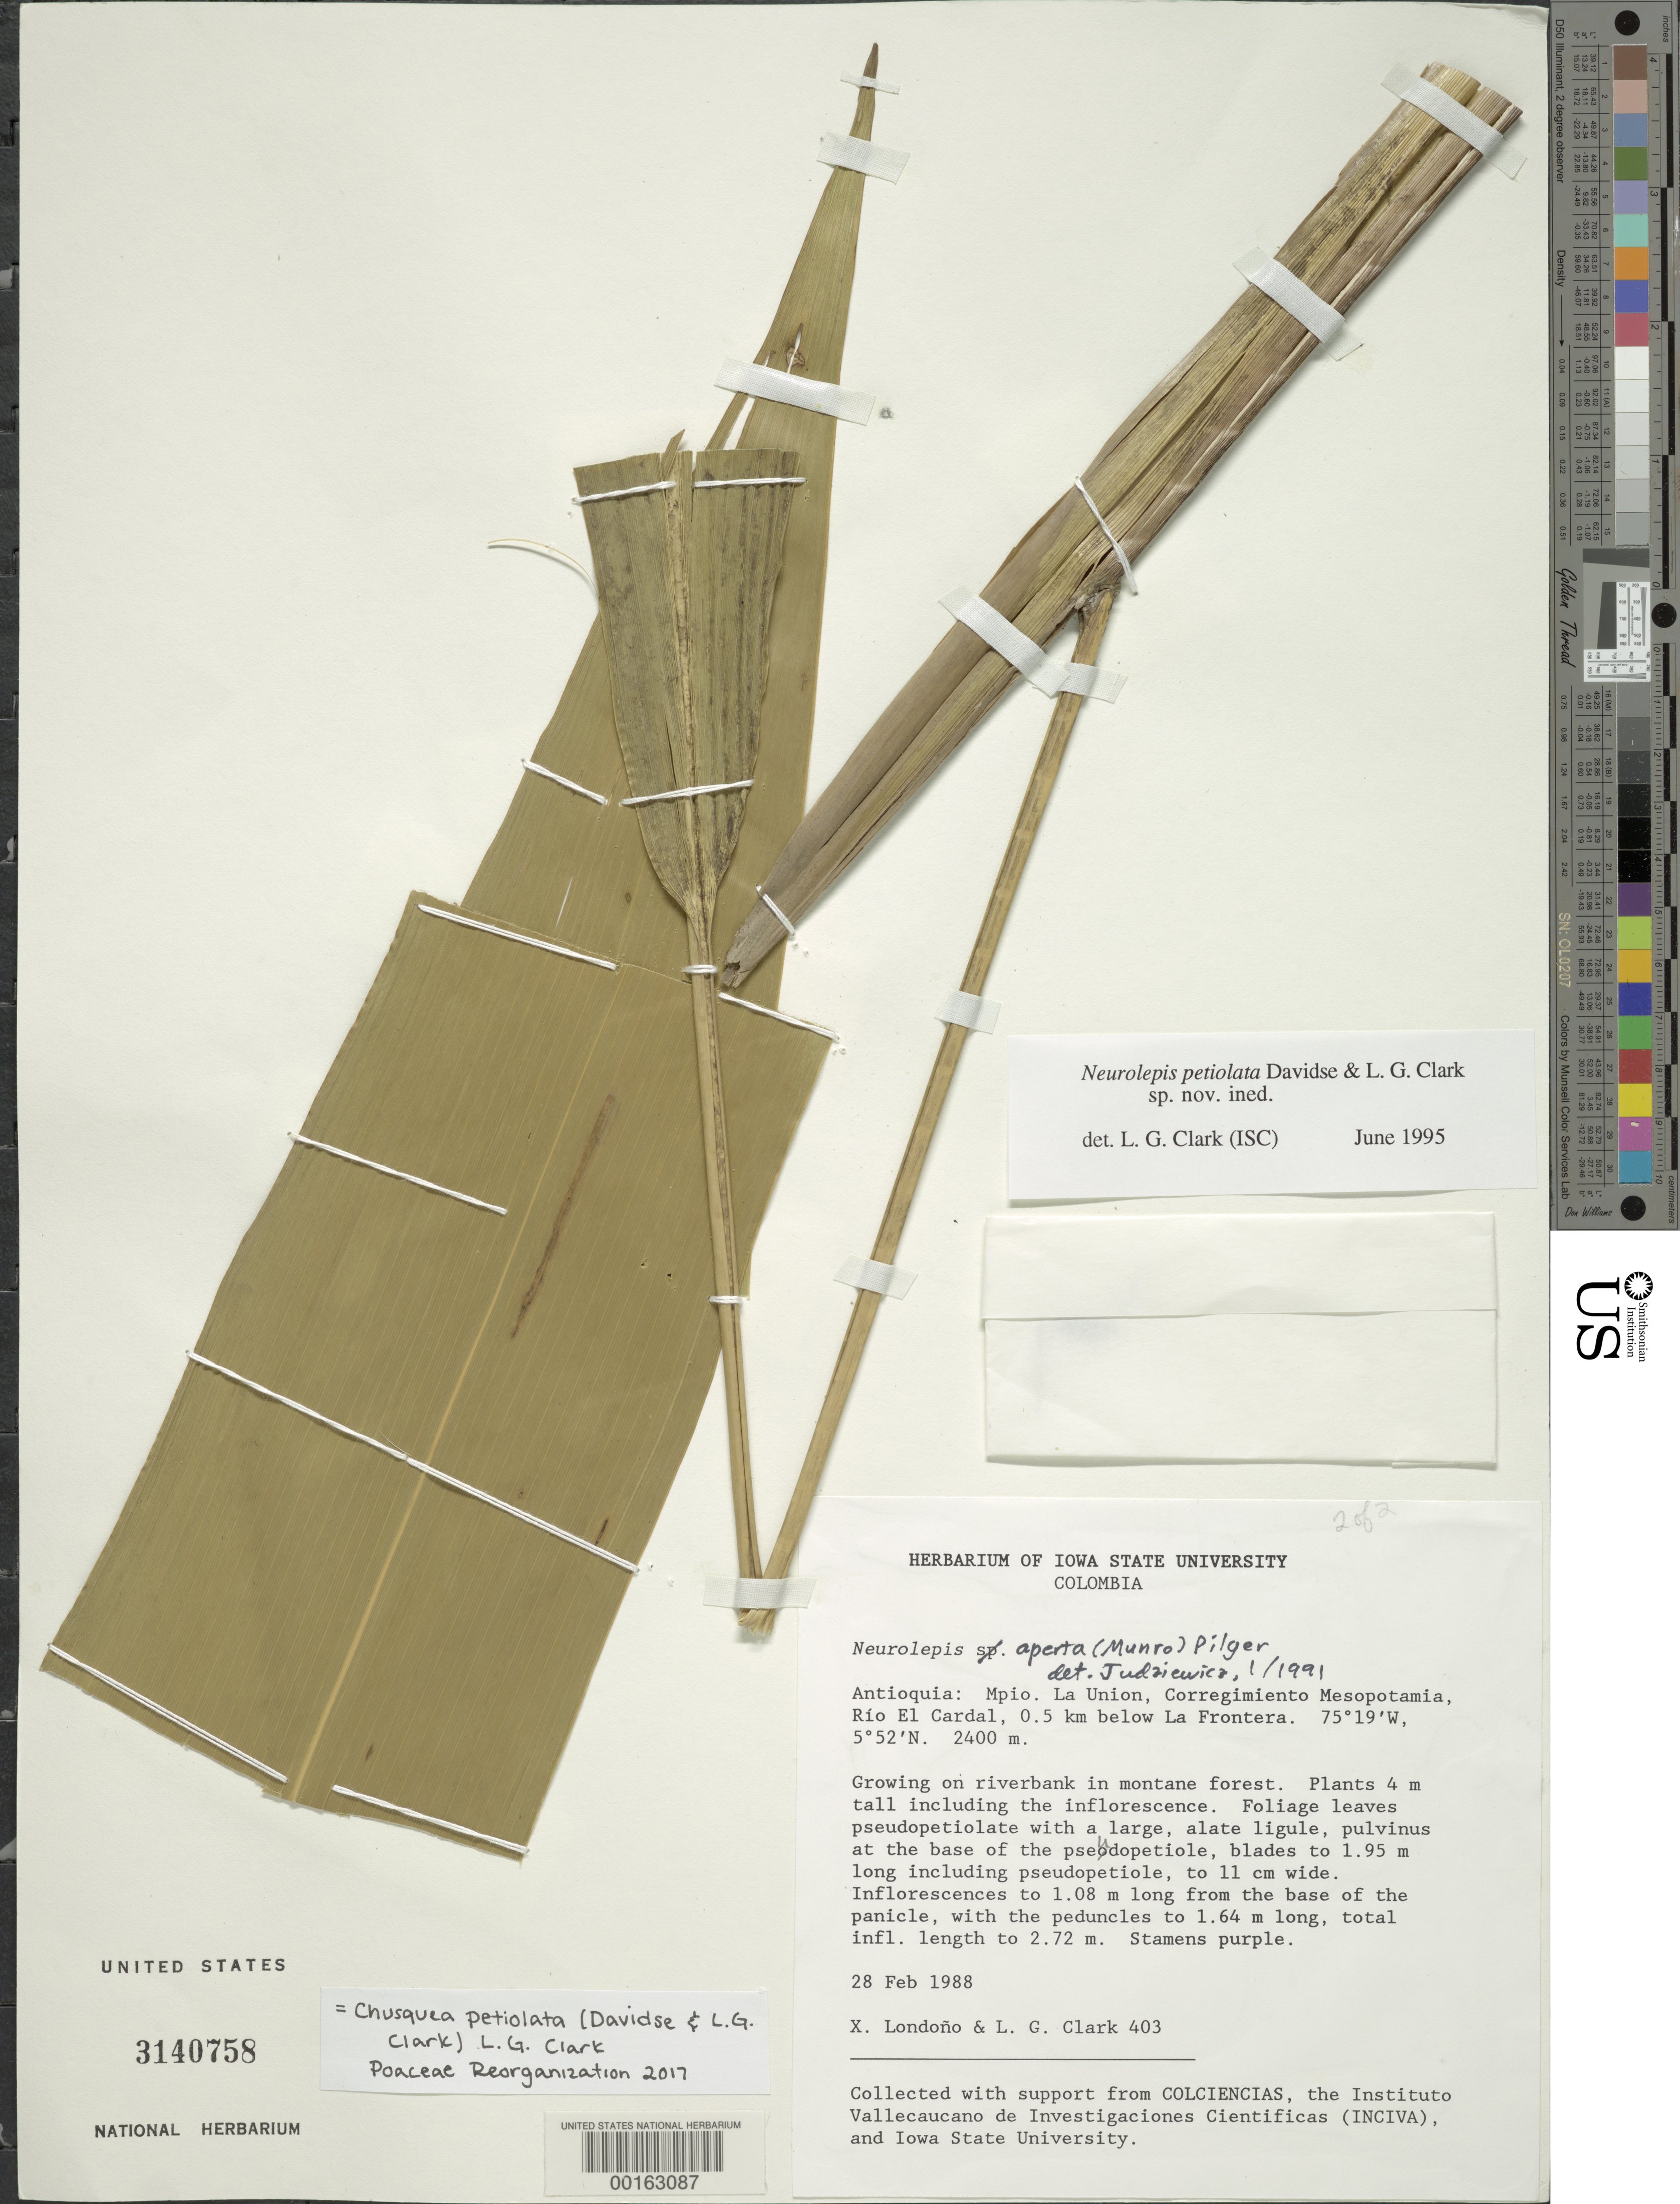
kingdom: Plantae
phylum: Tracheophyta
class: Liliopsida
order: Poales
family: Poaceae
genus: Chusquea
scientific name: Chusquea petiolata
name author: (Davidse & L.G. Clark) L.G. Clark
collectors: X. Londoño & L. G. Clark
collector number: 403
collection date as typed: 28 Feb 1988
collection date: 1988-02-28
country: Colombia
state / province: Antioquia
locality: La Union, Corregimiento MeSopotamia, Rio el Cardal, 0.5 km below la Frontera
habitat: Growing on riverbank in montane forest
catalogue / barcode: US 3140758